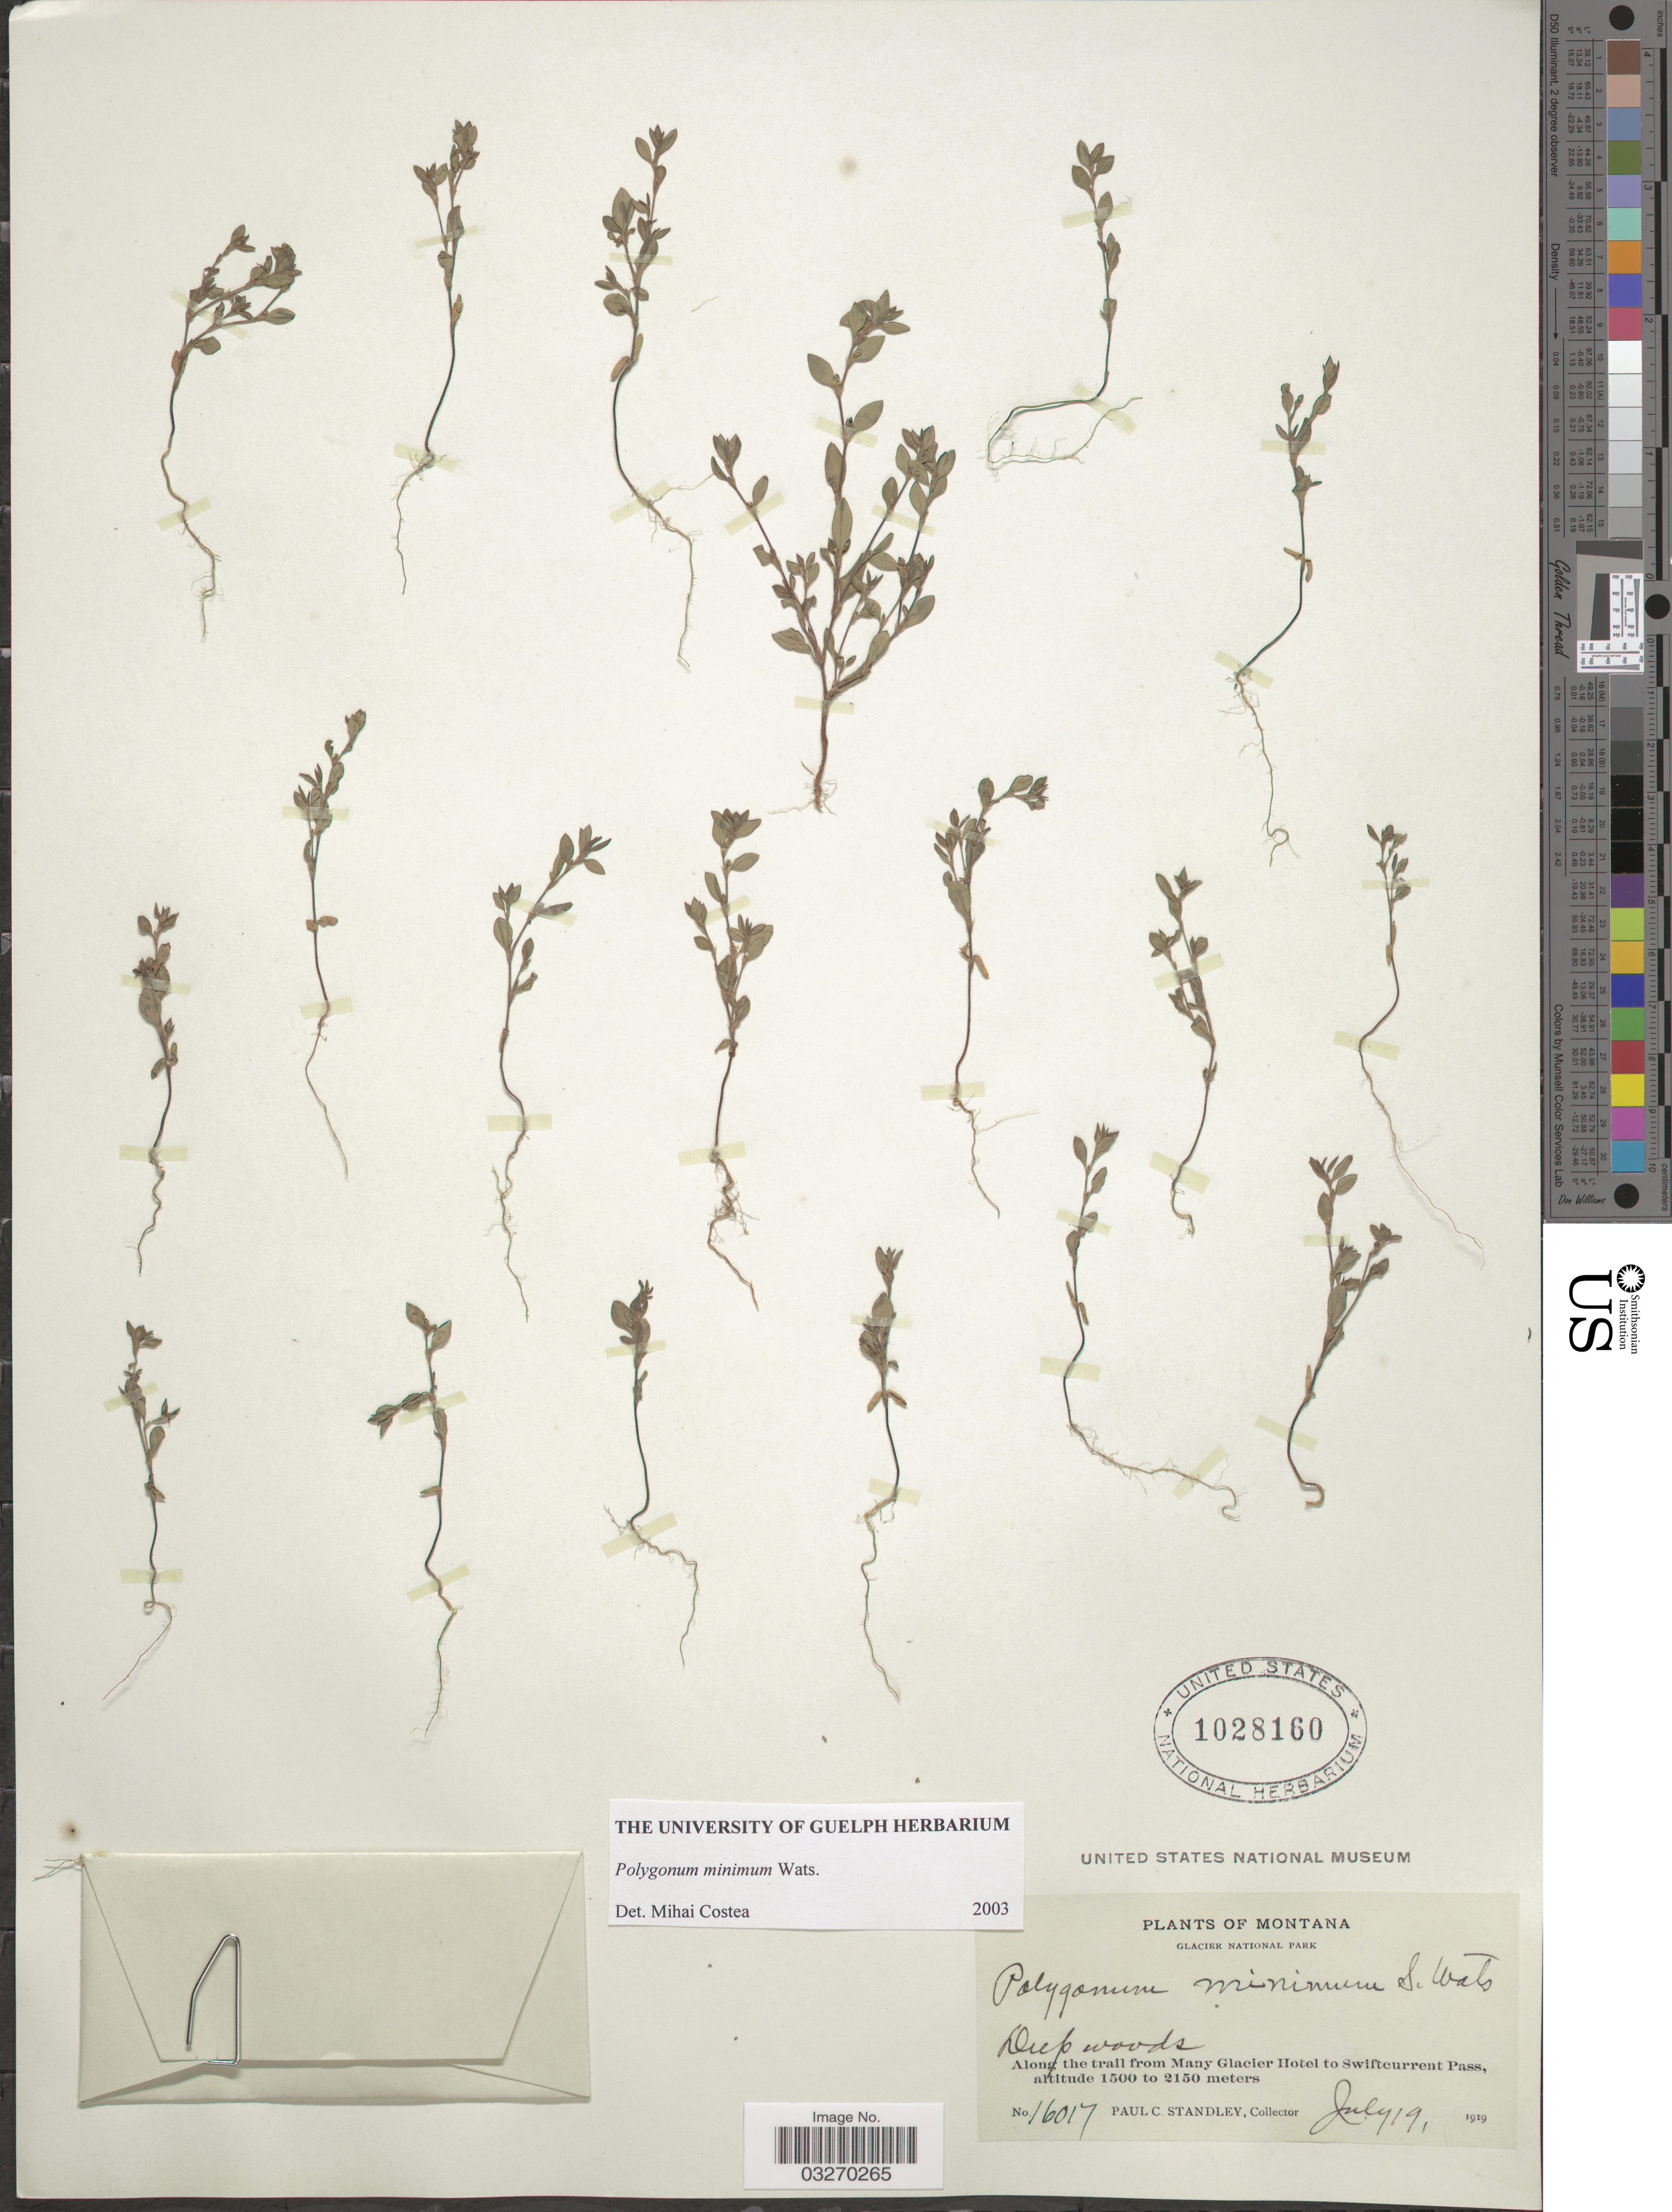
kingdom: Plantae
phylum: Tracheophyta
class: Magnoliopsida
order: Caryophyllales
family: Polygonaceae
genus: Polygonum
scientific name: Polygonum minimum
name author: S. Watson in C. King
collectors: P. C. Standley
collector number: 16017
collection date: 1919-07-19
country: United States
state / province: Montana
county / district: Glacier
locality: Glacier National Park. Along the trail from Many Glacier Hotel to Swiftcurrent Pass.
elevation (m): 1500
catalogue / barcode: US 1028160